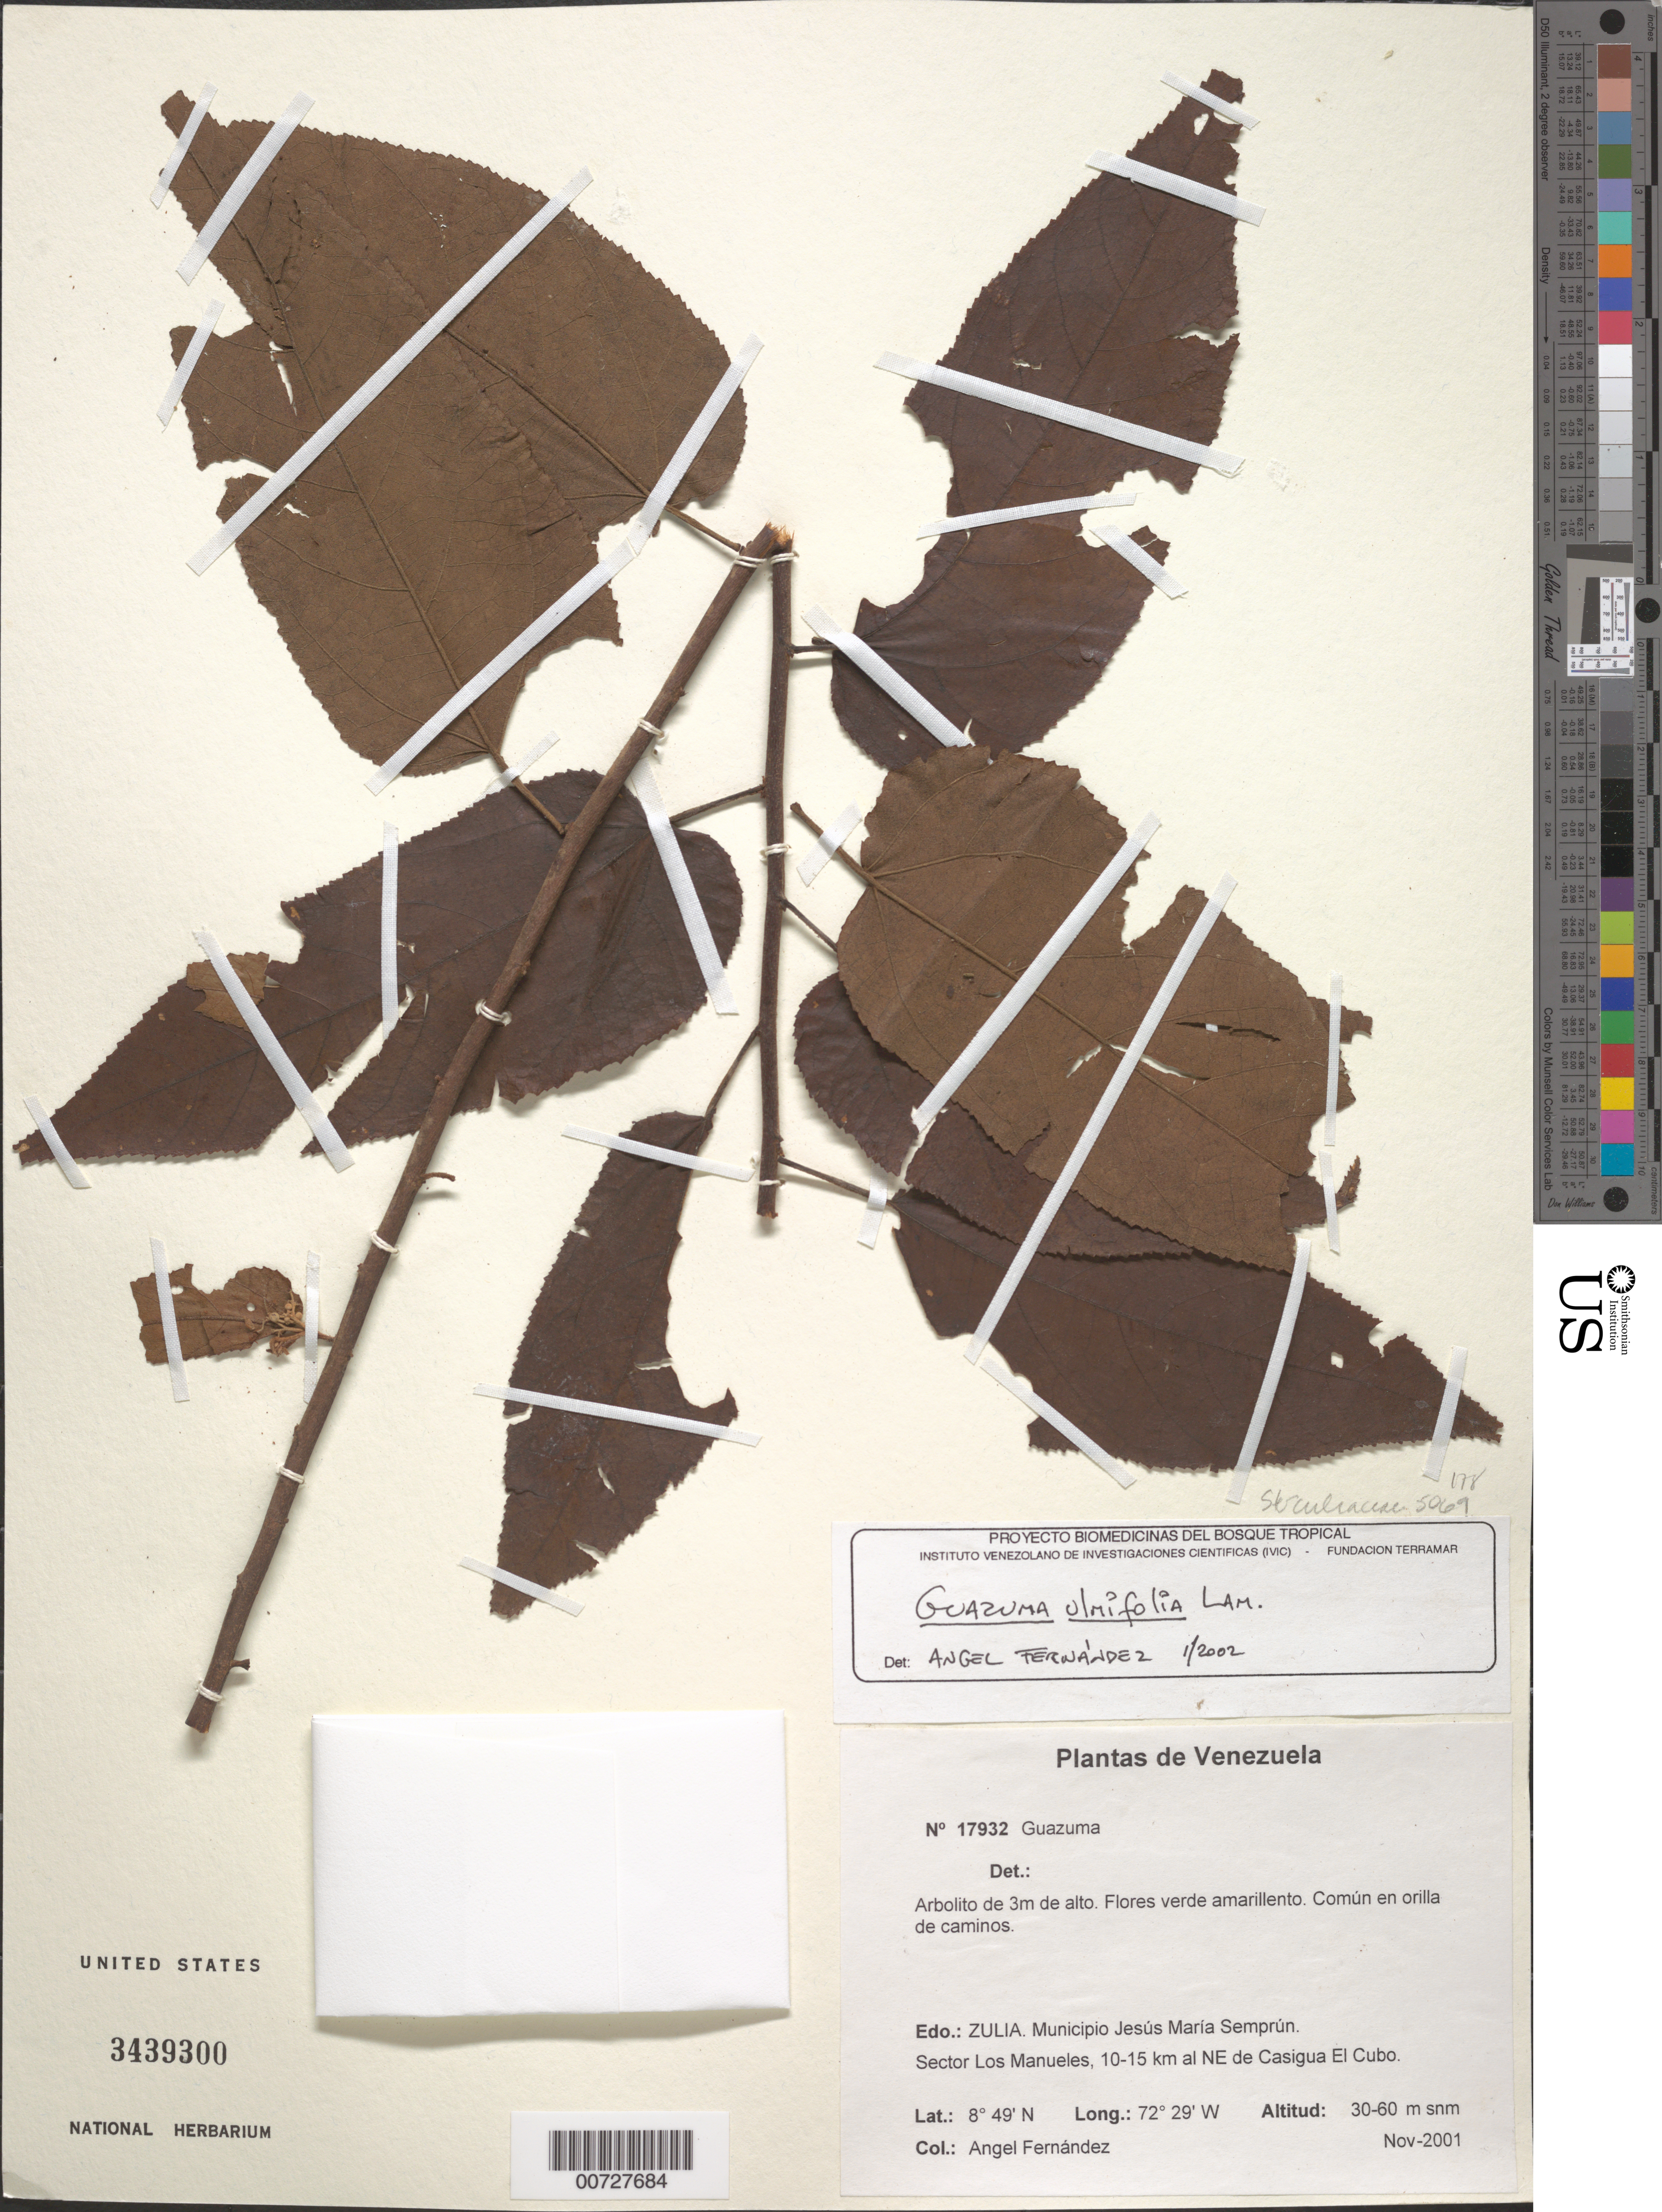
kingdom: Plantae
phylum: Tracheophyta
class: Magnoliopsida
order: Malvales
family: Malvaceae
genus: Guazuma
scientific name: Guazuma ulmifolia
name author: Lam.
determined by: Fernández, Alvaro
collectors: A. Fernández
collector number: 17932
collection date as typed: Nov 2001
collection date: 2001-11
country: Venezuela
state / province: Zulia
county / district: Jesús María Semprún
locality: Sector Los Manueles, 10-15 km al NE de Casigua El Cubo.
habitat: Comúm en orilla de caminos.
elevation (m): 30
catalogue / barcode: US 3439300